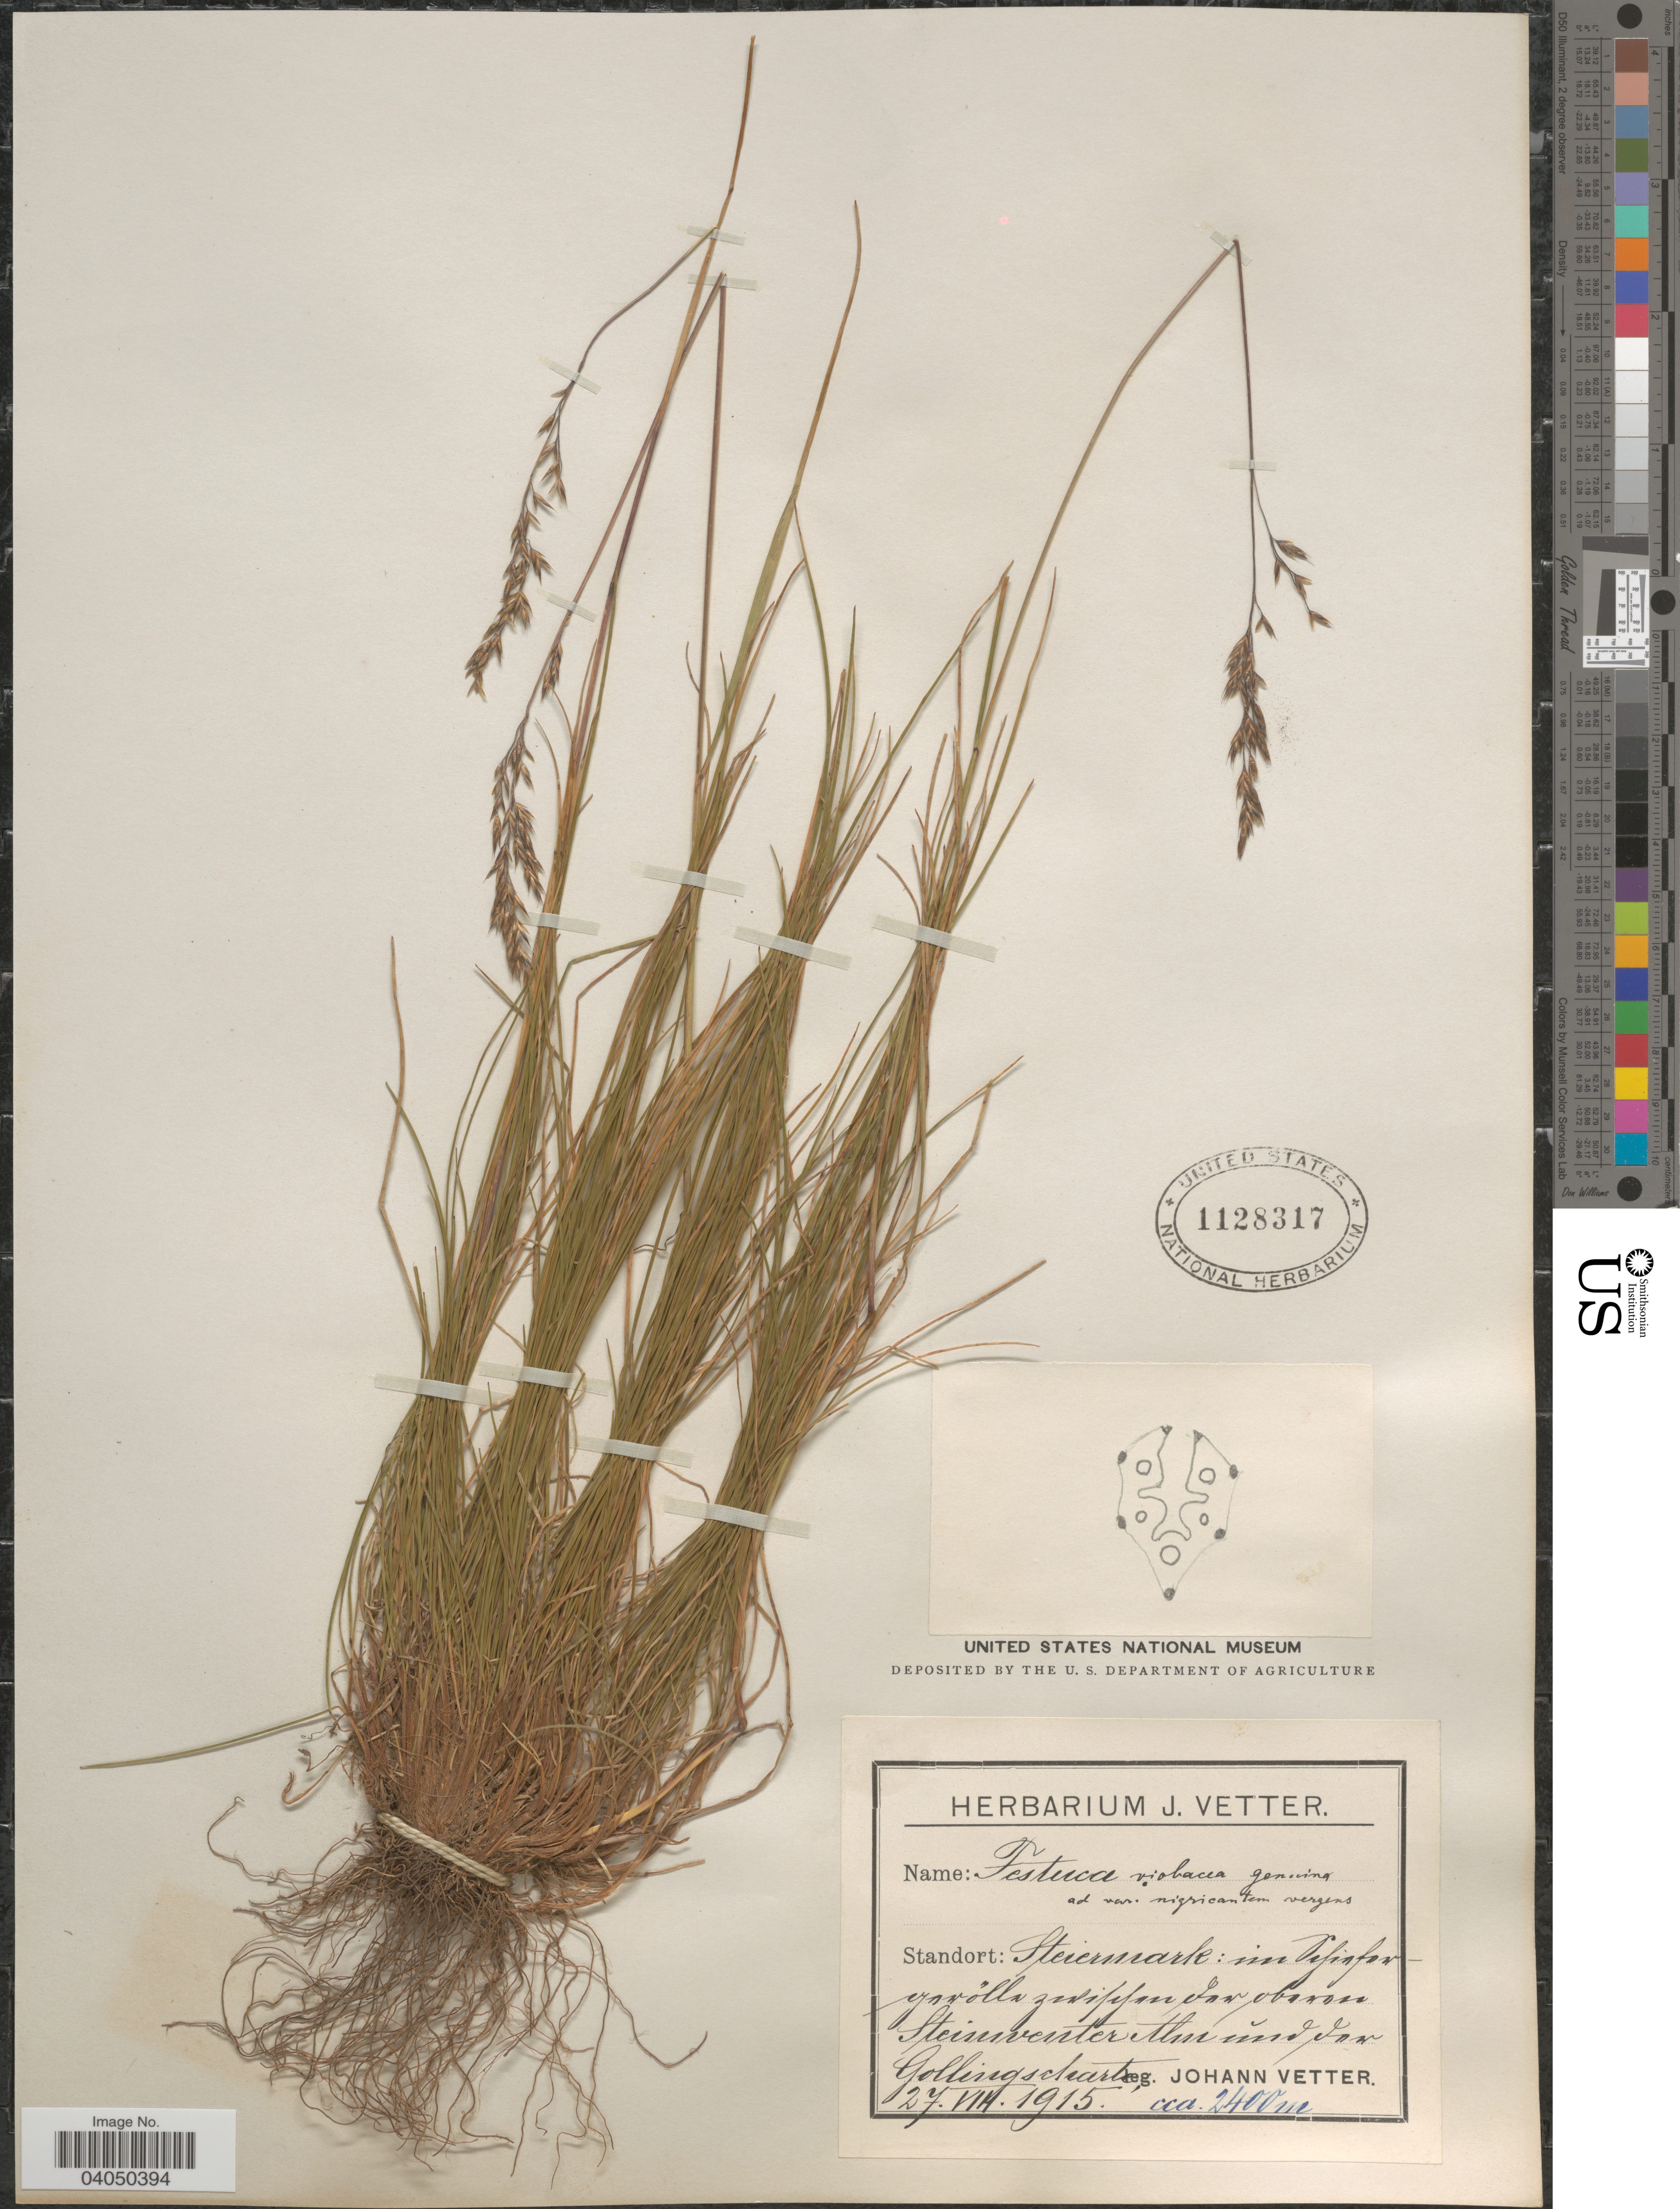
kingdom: Plantae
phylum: Tracheophyta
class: Liliopsida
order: Poales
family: Poaceae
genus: Festuca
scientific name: Festuca violacea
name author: Gaudin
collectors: J. Vetter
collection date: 1915-08-27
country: Austria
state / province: Steiermark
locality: Im Pifinfowgowölla zsalifefan Saw obawosa. Steimventer tlm und Saw Gollingscharte. [interpreted]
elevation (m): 2400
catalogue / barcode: US 1128317